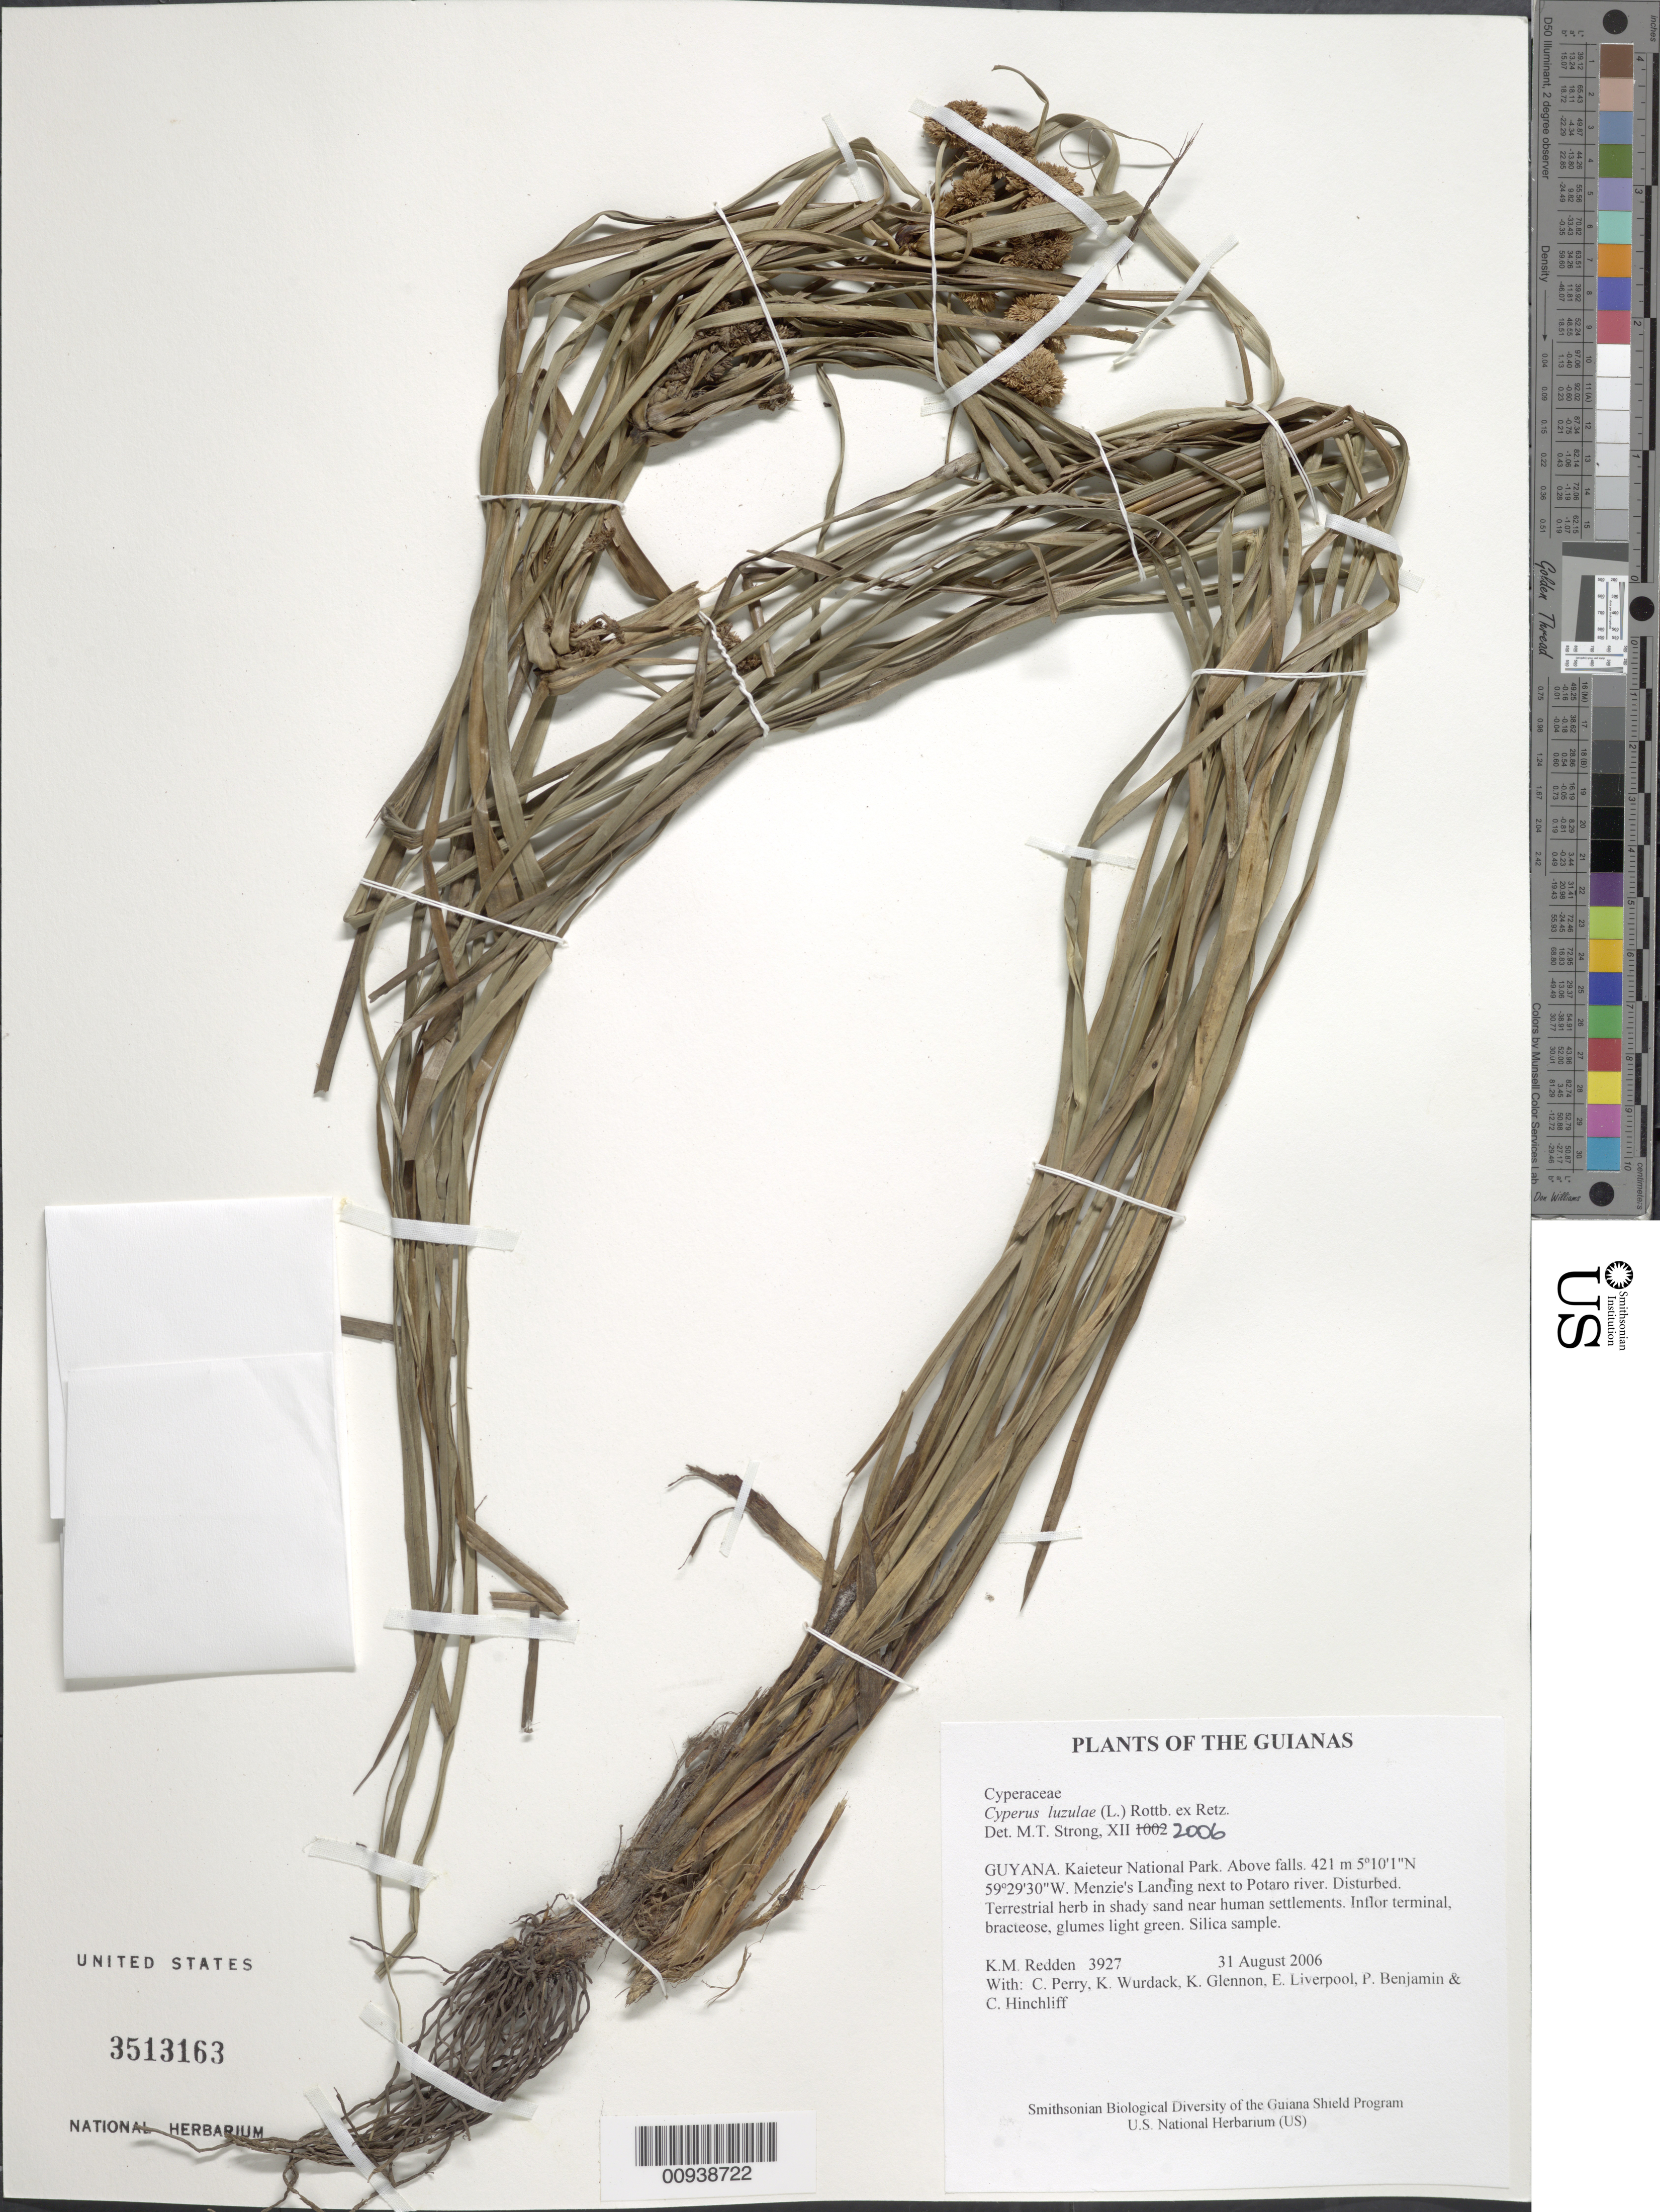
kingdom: Plantae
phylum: Tracheophyta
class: Liliopsida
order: Poales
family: Cyperaceae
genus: Cyperus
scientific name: Cyperus luzulae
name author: (L.) Rottb. ex Retz.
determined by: Strong, M. T., (US), Smithsonian Institution - National Museum of Natural History (UNITED STATES)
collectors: K. M. Redden, C. Perry, K. Wurdack, K. Glennon, E. Liverpool, P. Benjamin & C. E. Hinchliff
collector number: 3927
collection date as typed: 31 August 2006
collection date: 2006-08-31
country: Guyana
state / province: Potaro-Siparuni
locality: Kaieteur National Park. Above falls. Menzie's Landing next to Potaro river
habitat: Disturbed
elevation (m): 421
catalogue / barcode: US 3513163